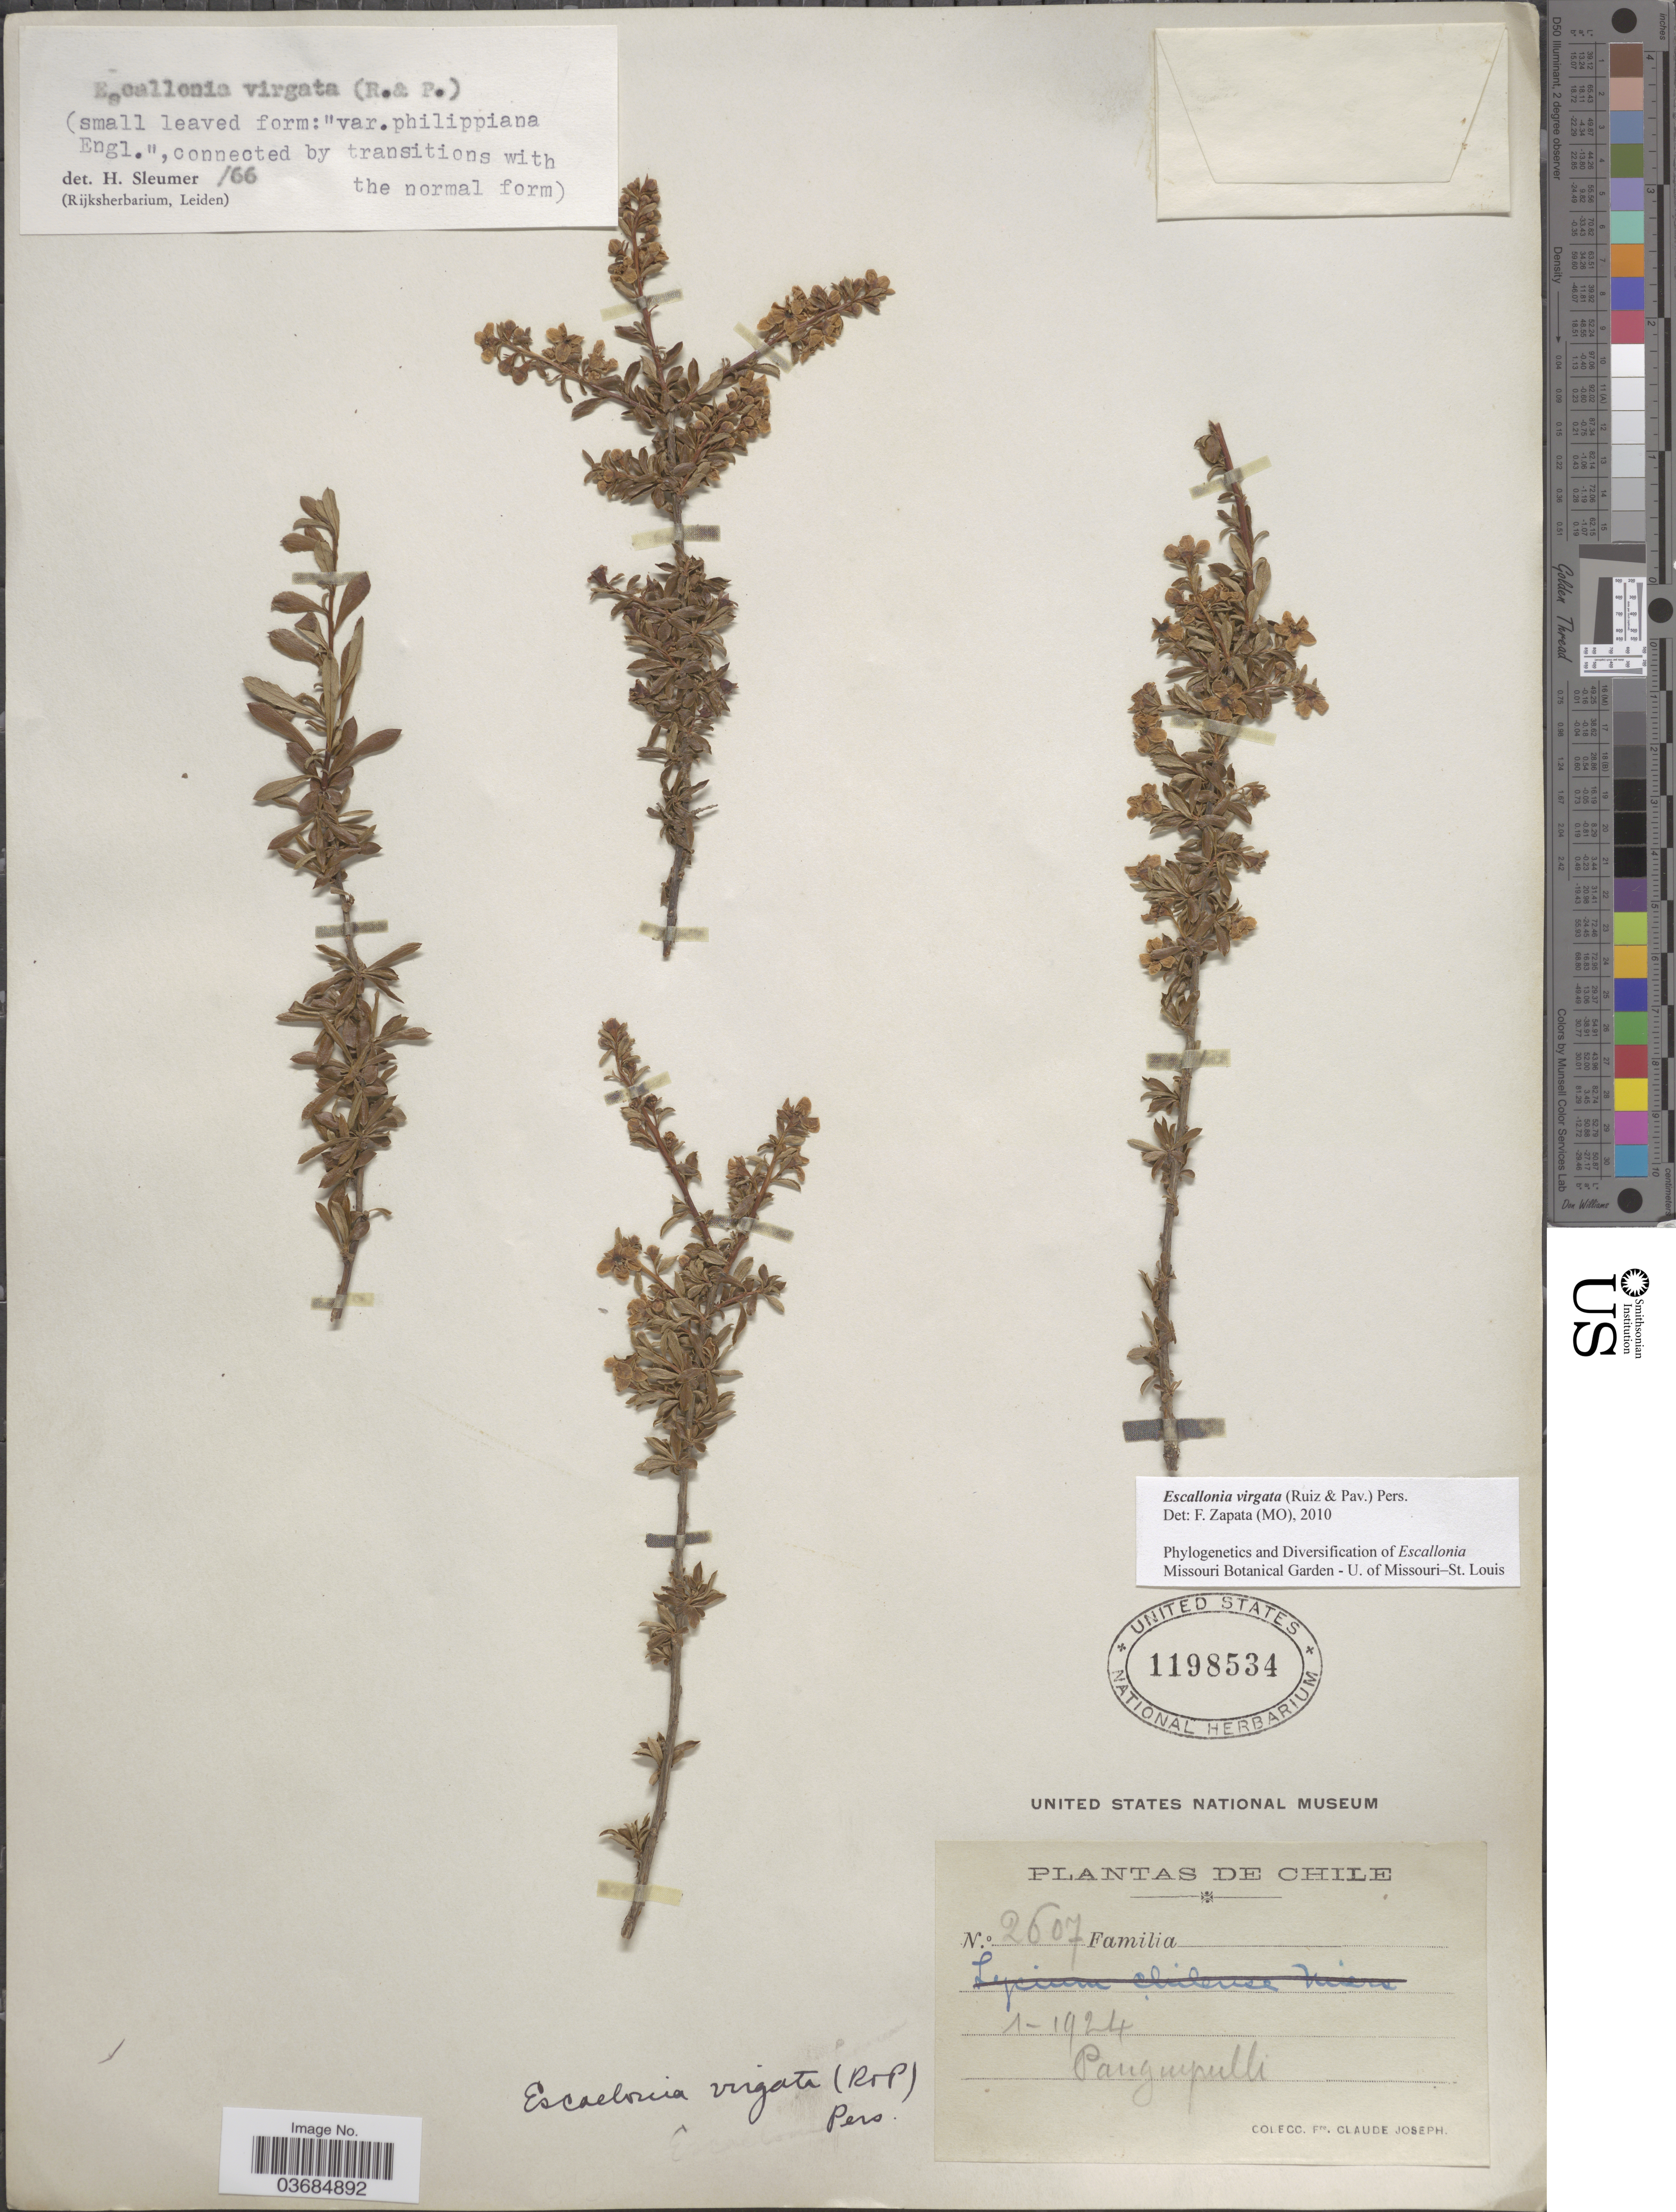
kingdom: Plantae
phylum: Tracheophyta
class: Magnoliopsida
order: Escalloniales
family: Escalloniaceae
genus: Escallonia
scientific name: Escallonia virgata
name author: (Ruiz & Pav.) Pers.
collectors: Bro. Claude-Joseph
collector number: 2607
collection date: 1924-01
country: Chile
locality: Panguipulli.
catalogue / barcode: US 1198534